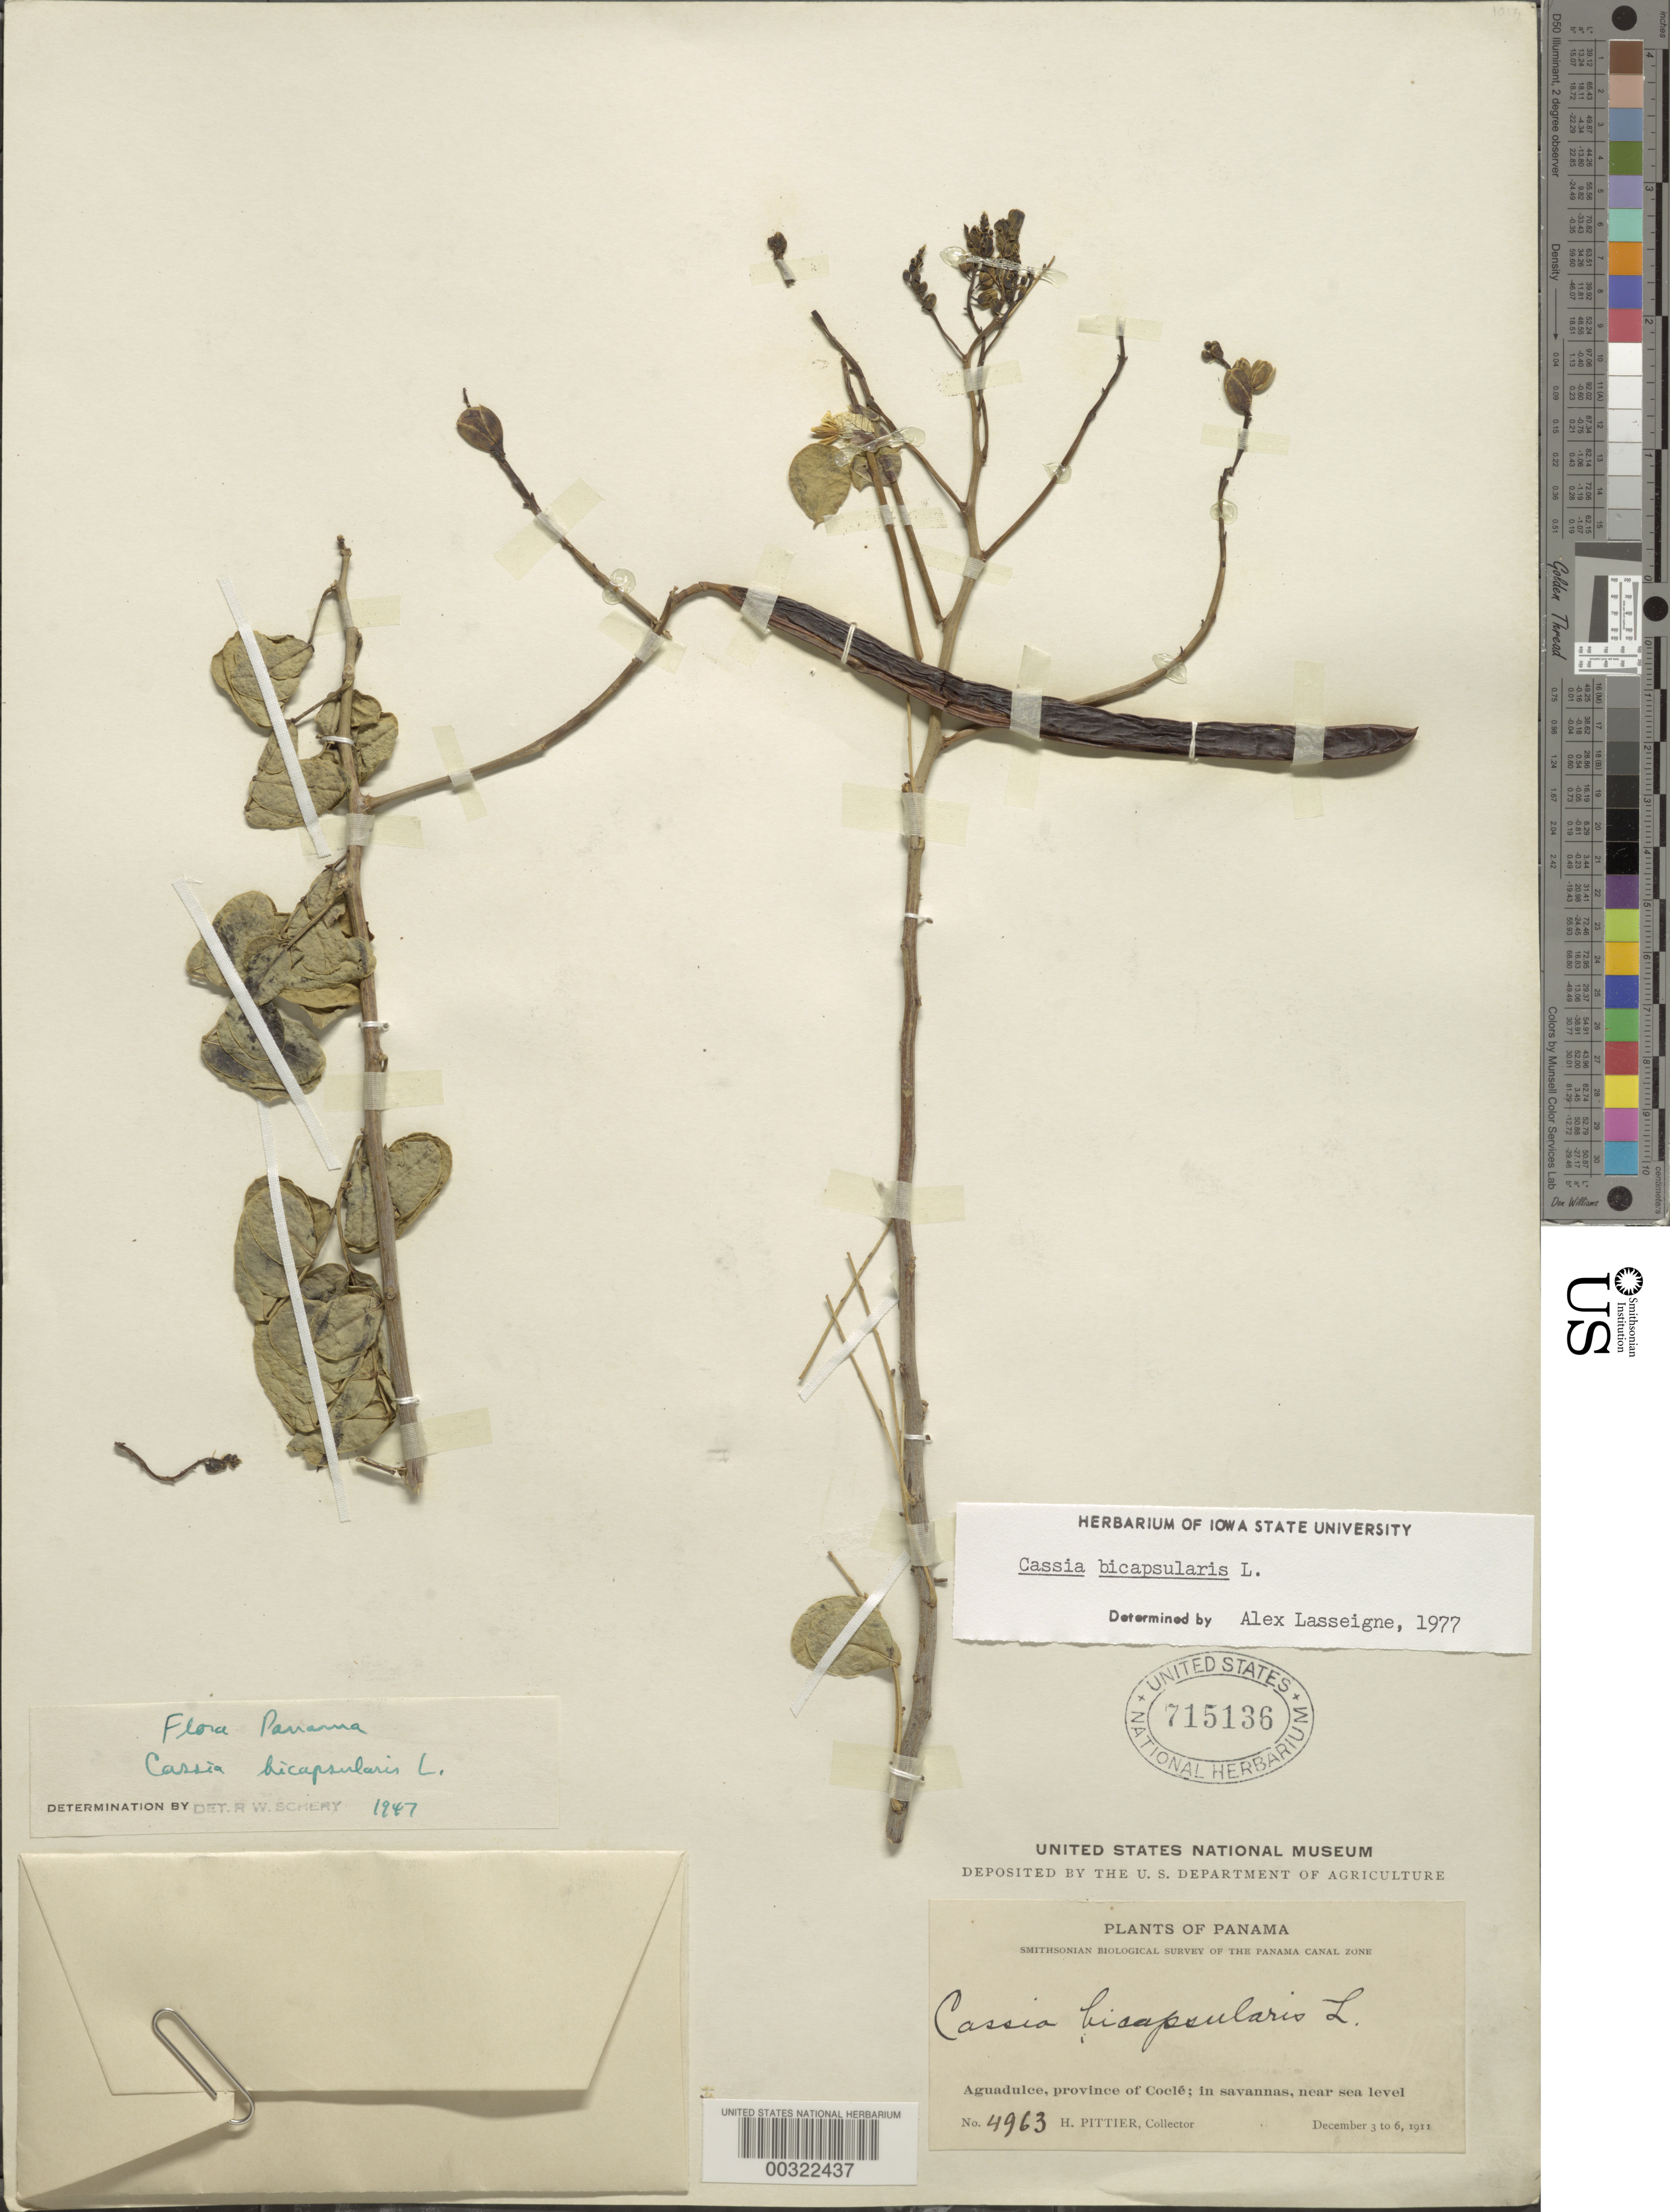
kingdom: Plantae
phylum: Tracheophyta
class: Magnoliopsida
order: Fabales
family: Fabaceae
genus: Senna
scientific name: Senna bicapsularis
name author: (L.) Roxb.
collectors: H. F. Pittier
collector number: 4963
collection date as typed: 03 Dec 1911 to 06 Dec 1911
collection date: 1911-12-03/1911-12-06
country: Panama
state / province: Coclé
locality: Agua Dulce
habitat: In savannas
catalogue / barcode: US 715136